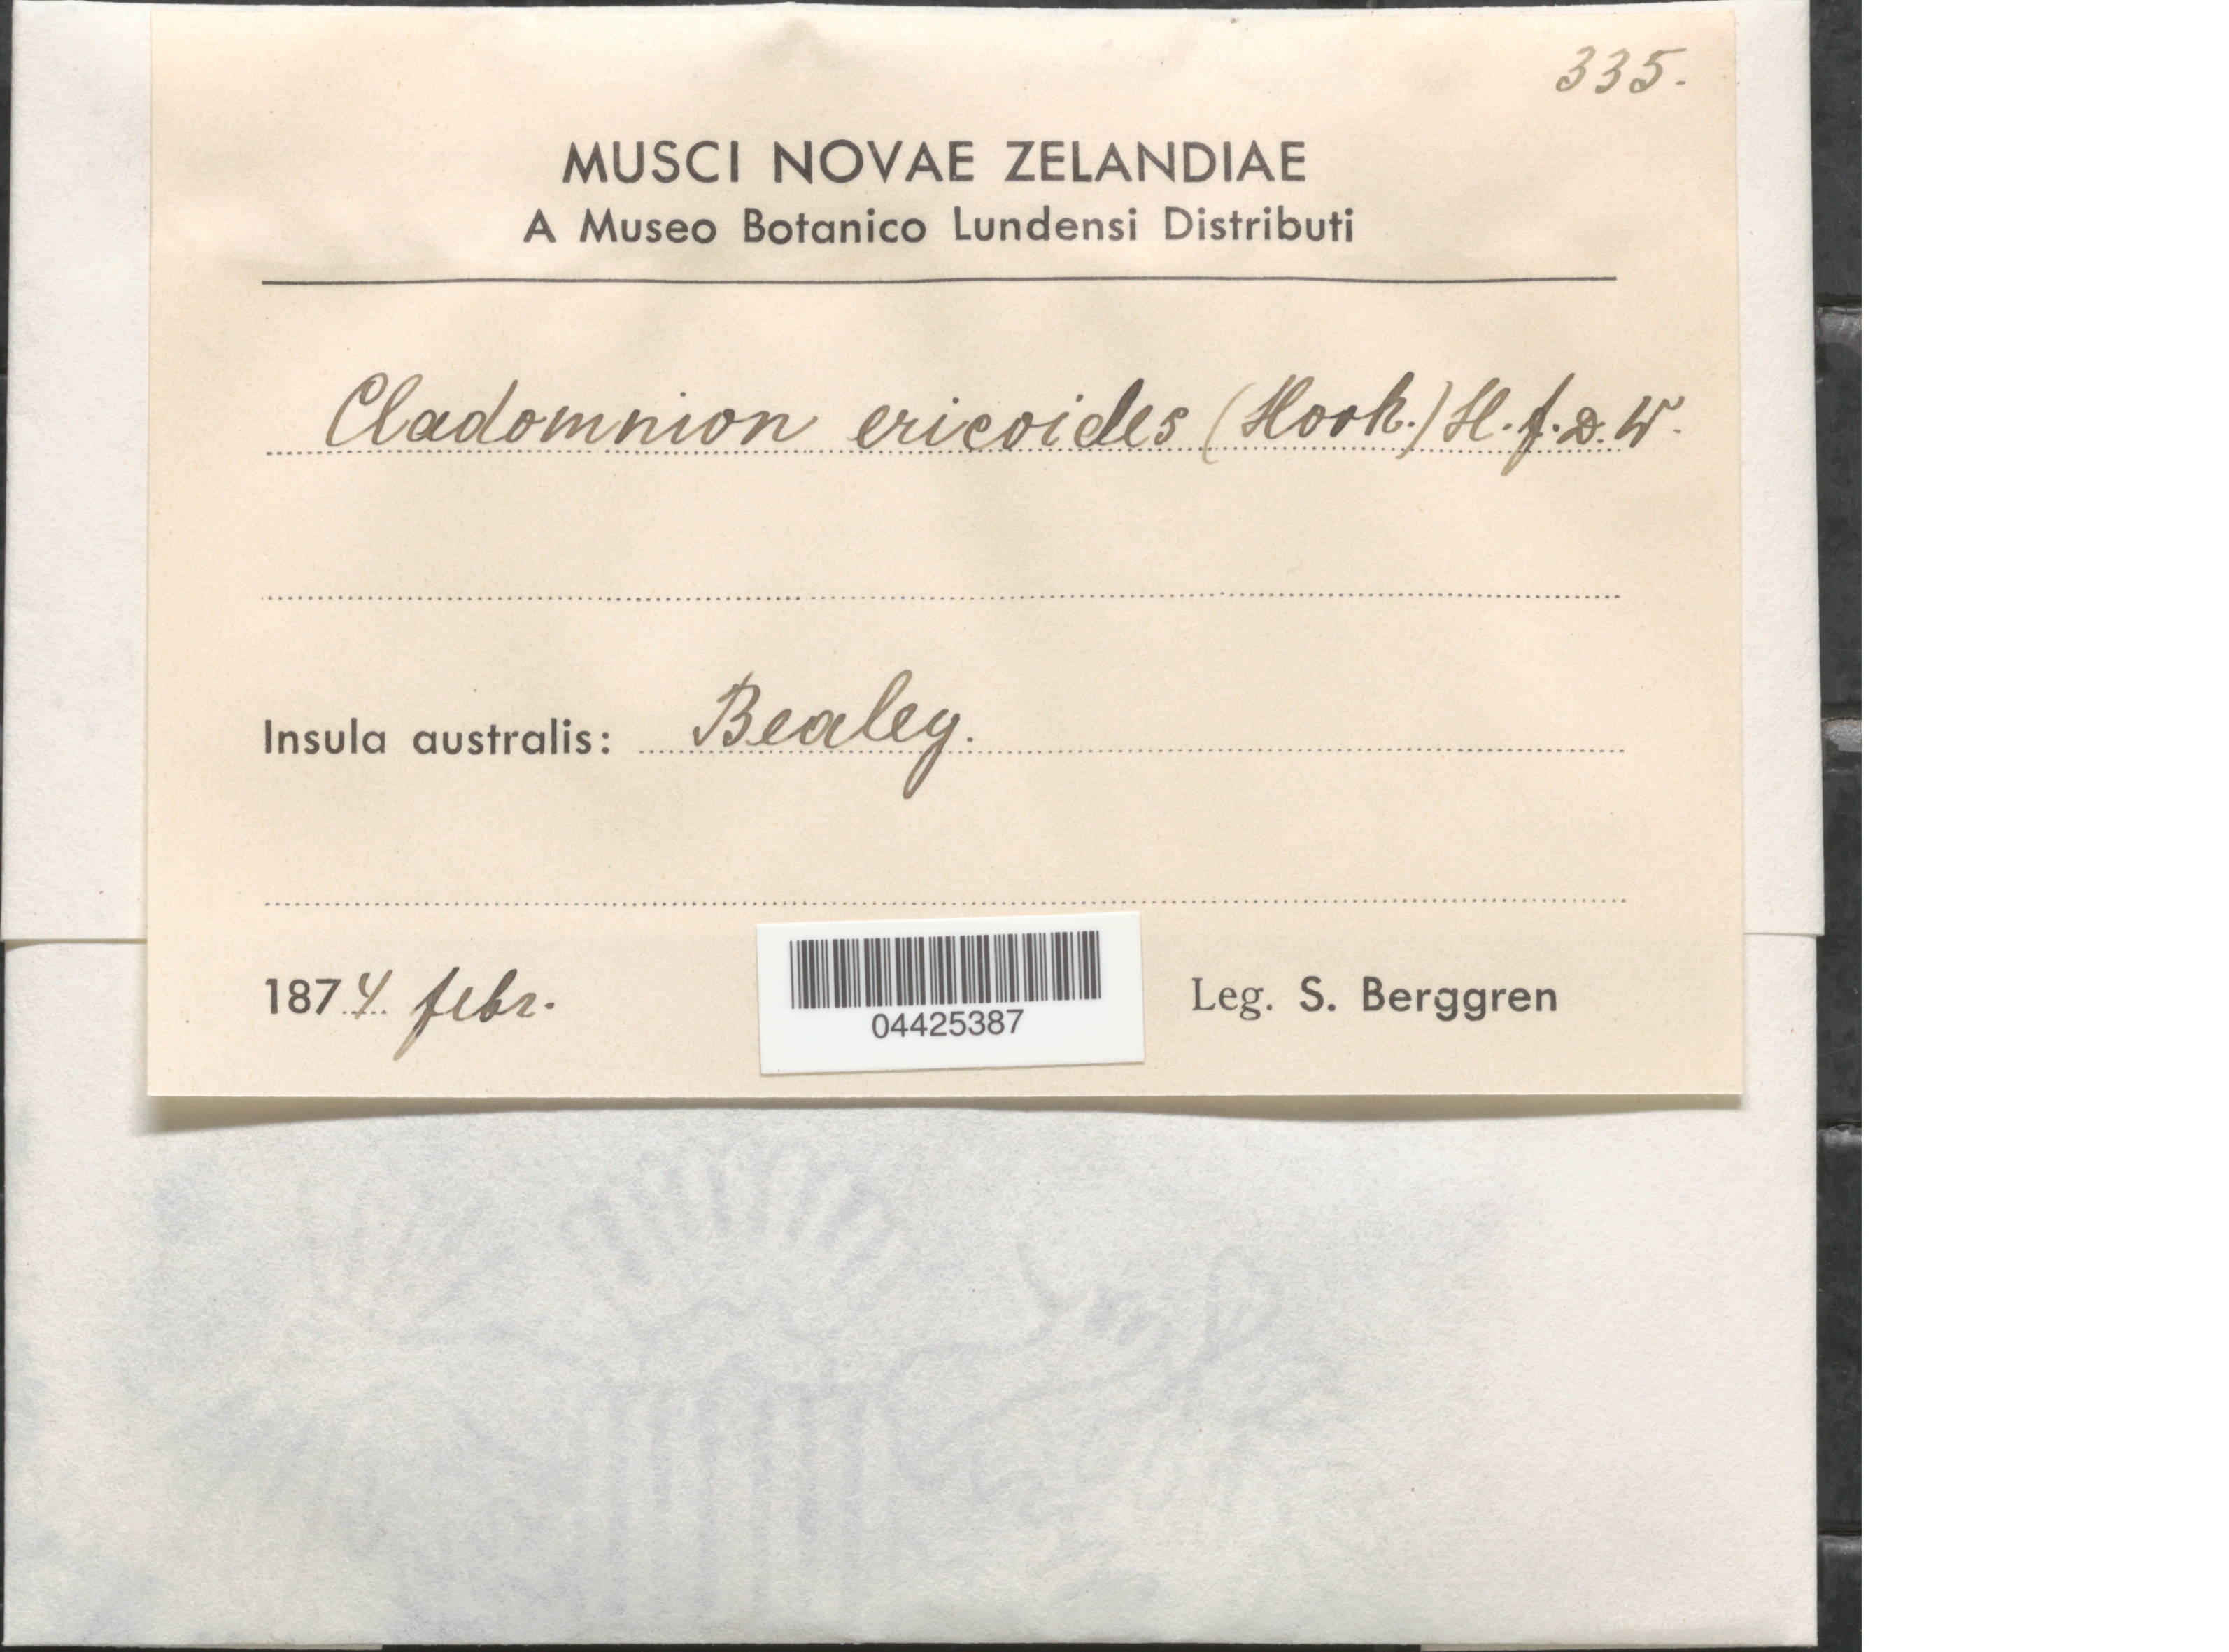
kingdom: Plantae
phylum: Bryophyta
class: Bryopsida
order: Ptychomniales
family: Ptychomniaceae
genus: Cladomnion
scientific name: Cladomnion ericoides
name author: (Hook.) Wilson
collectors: S. Berggren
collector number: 335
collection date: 1874-02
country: New Zealand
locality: Novae Zelandiae. Insula australis: Bealey.